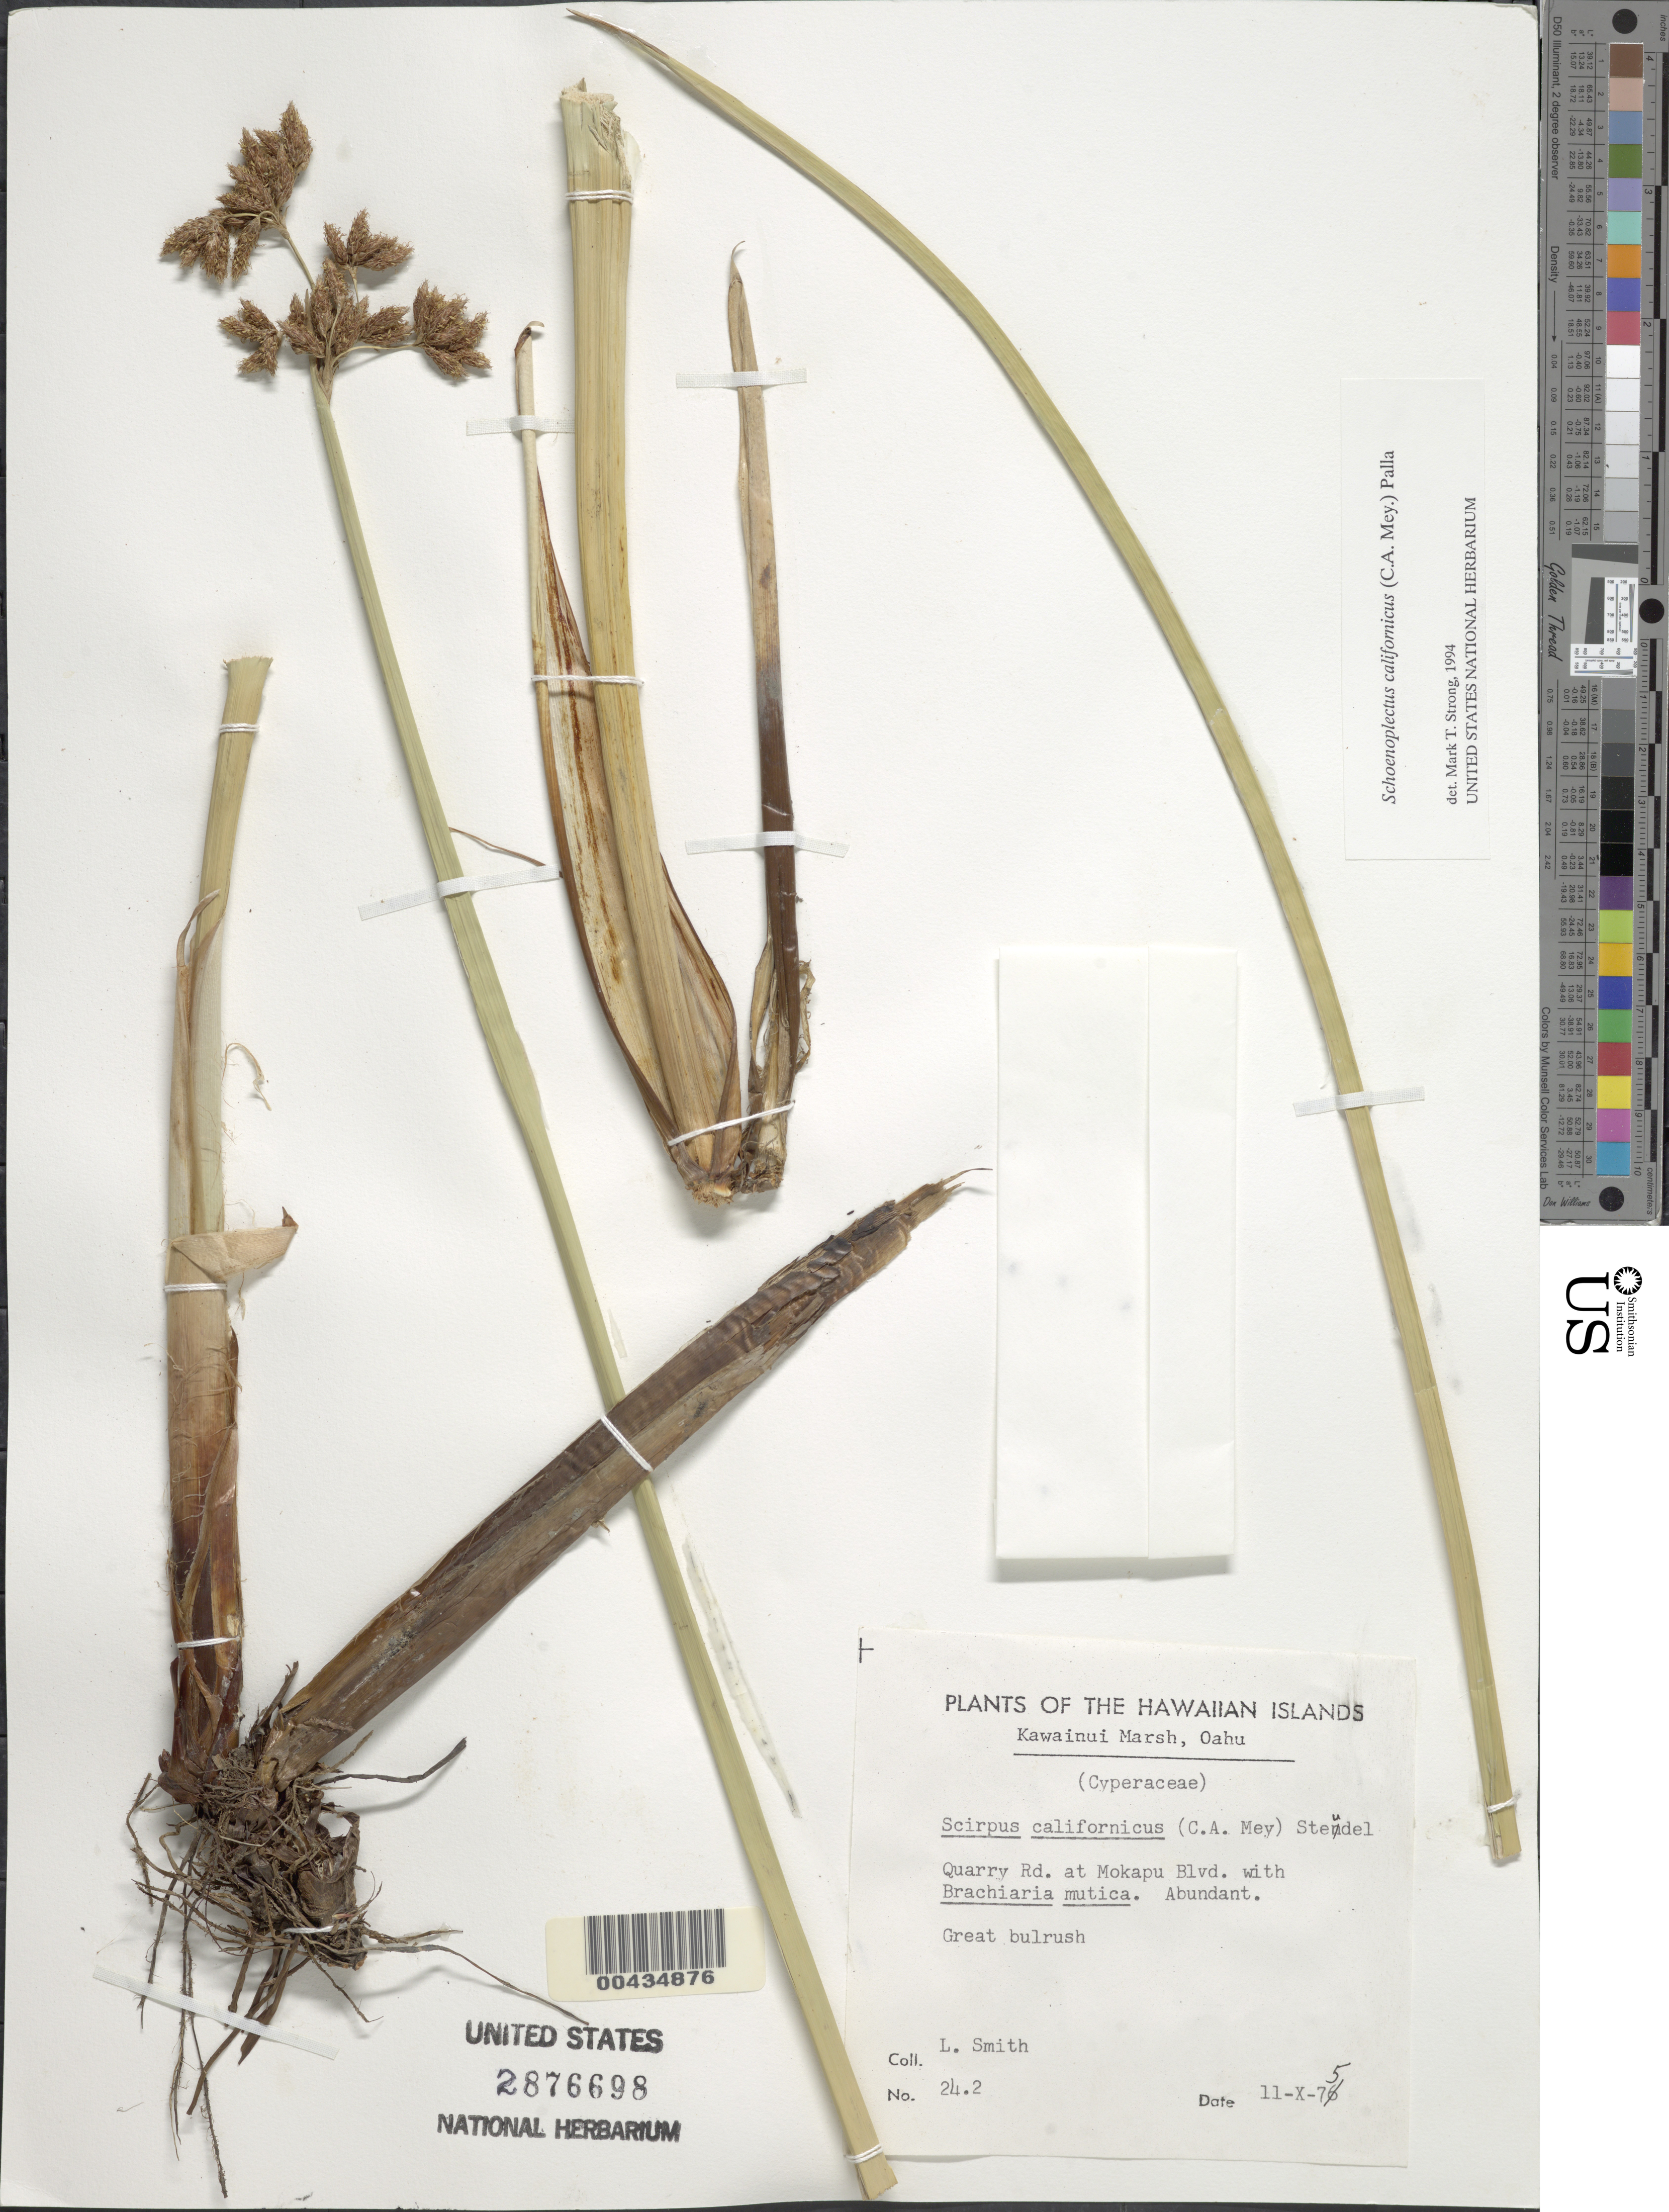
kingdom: Plantae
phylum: Tracheophyta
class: Liliopsida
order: Poales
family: Cyperaceae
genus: Schoenoplectus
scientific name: Schoenoplectus californicus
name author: (C.A. Mey.) Soják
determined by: Strong, M. T., (US), Smithsonian Institution - National Museum of Natural History (UNITED STATES)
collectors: L. Smith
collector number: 24.2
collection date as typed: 11 Oct 1975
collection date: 1975-10-11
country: United States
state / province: Hawaii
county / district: Honolulu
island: Oahu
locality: Quarry Rd. at Mokapu Blvd., Kawainui Marsh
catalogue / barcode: US 2876698